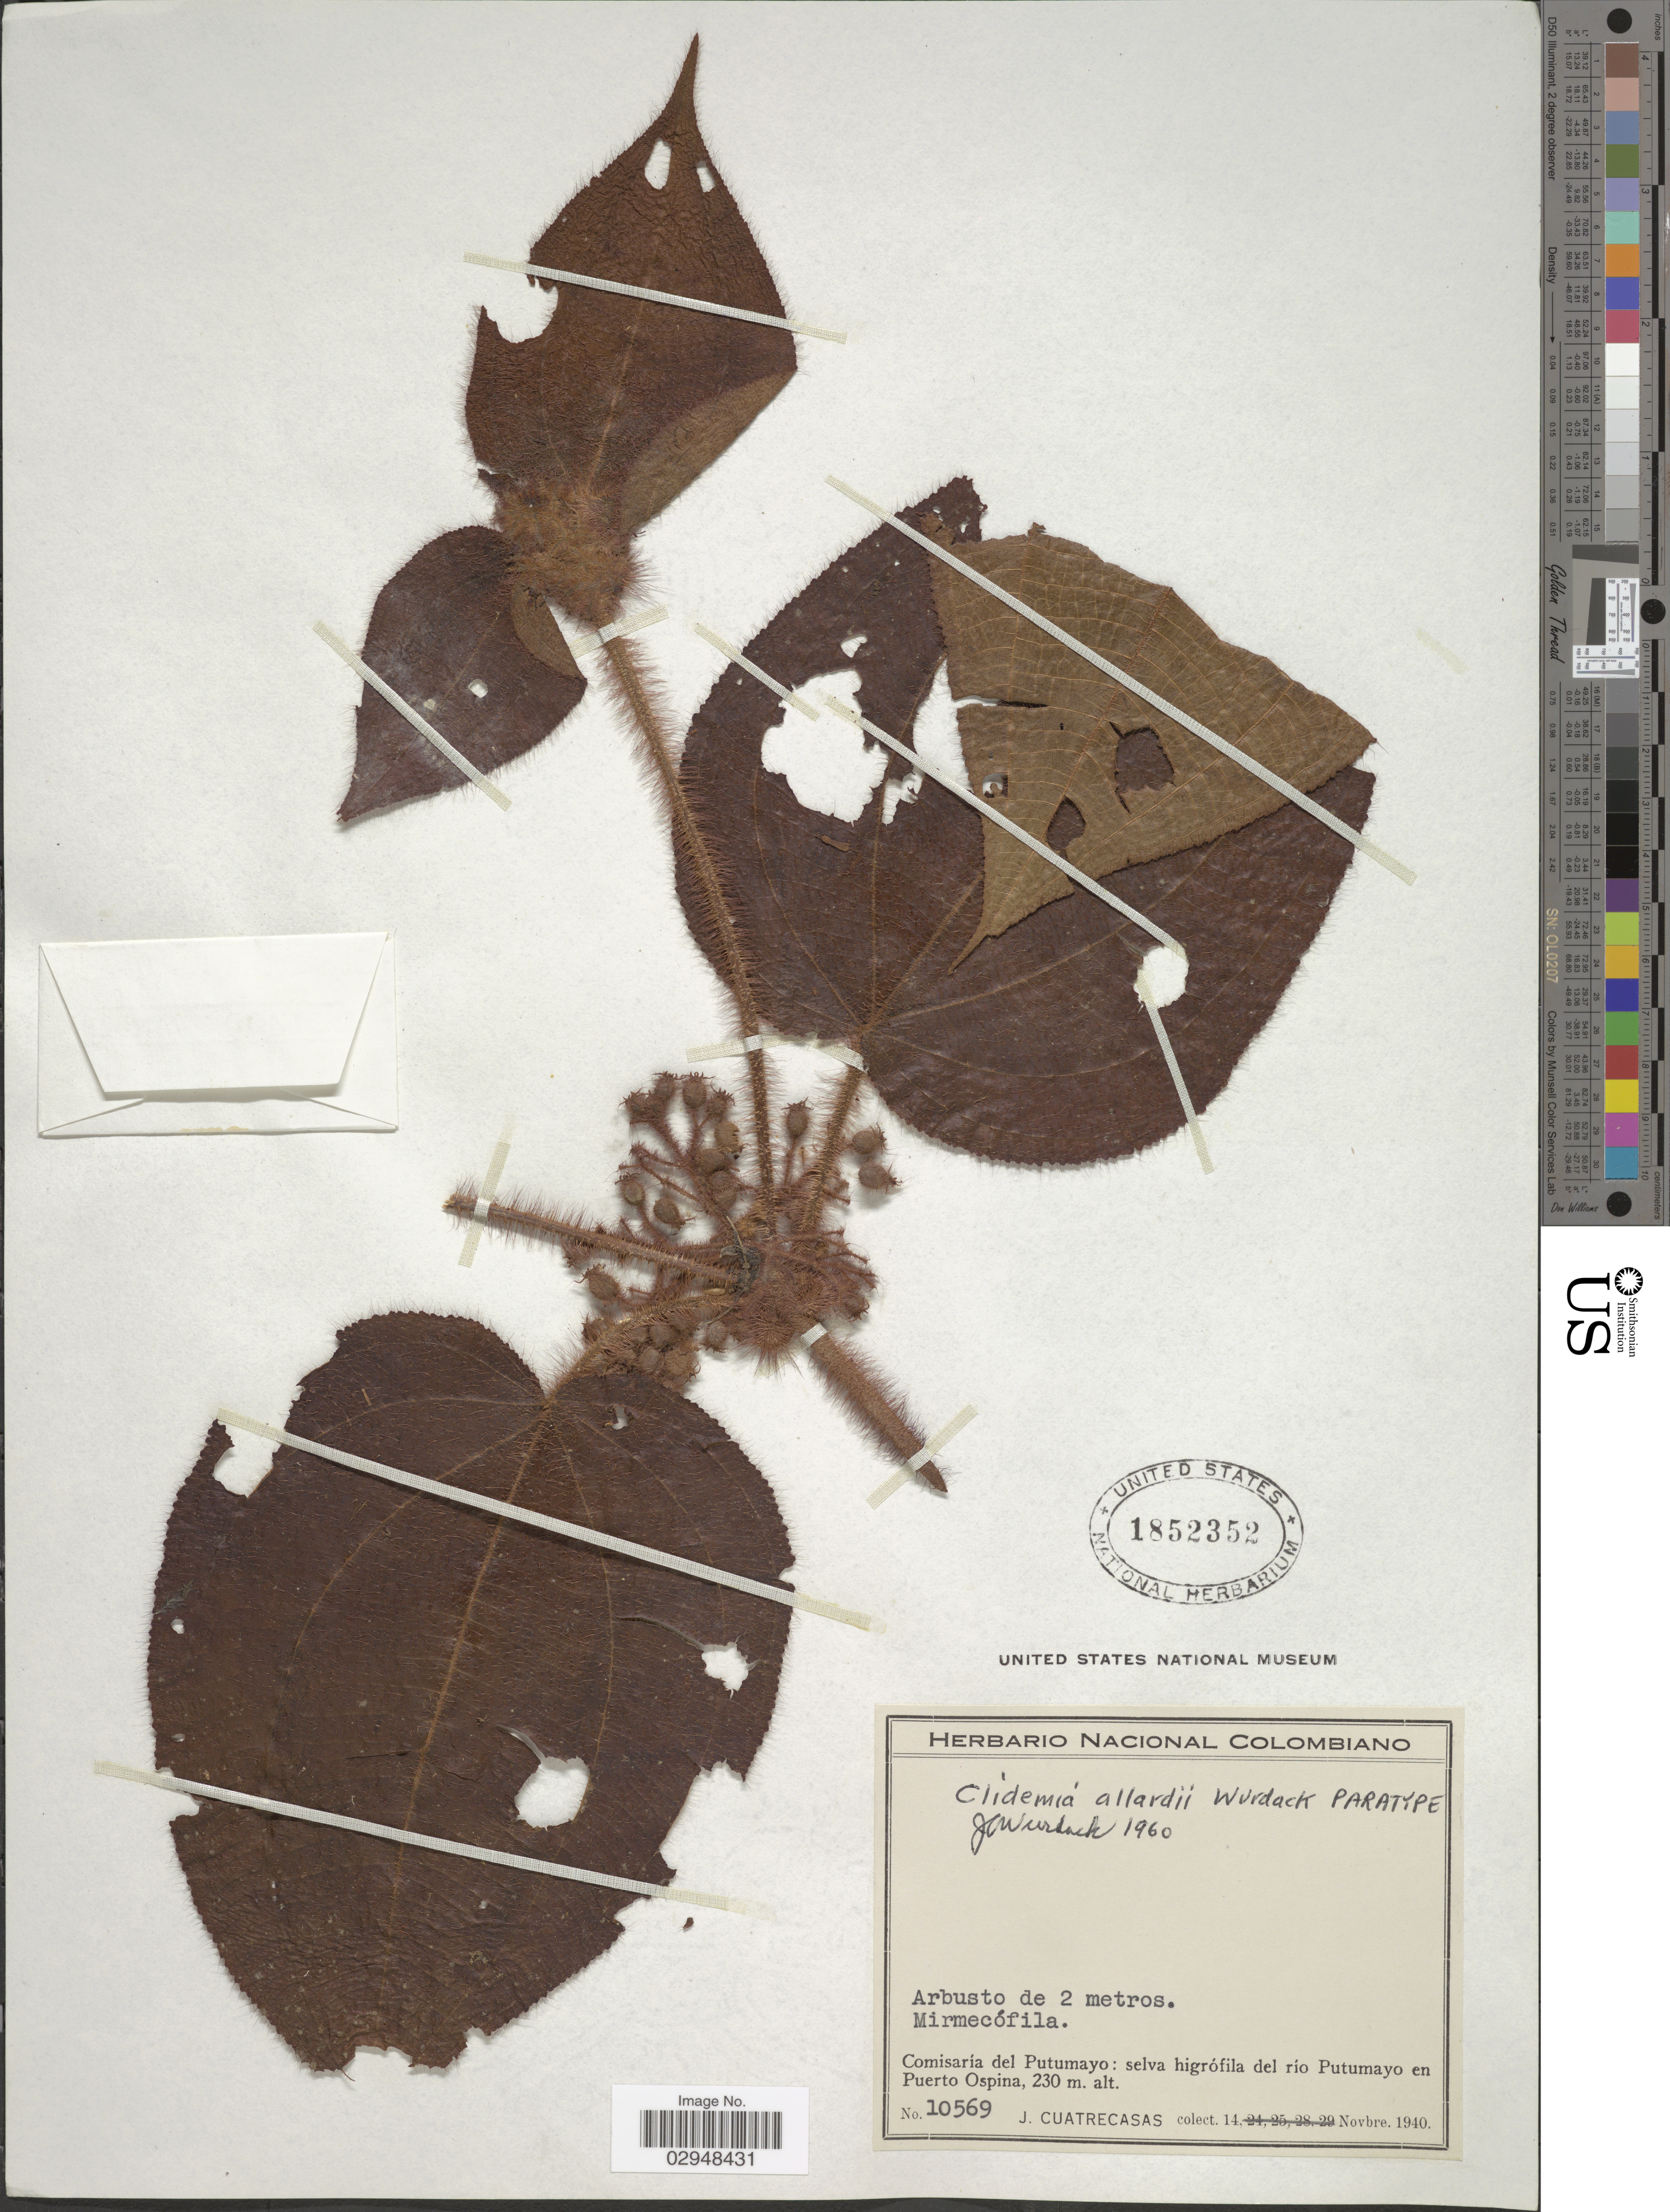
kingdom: Plantae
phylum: Tracheophyta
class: Magnoliopsida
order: Myrtales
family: Melastomataceae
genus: Clidemia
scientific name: Clidemia allardii subsp. allardii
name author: Wurdack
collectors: J. Cuatrecasas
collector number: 10569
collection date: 1940-11-14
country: Colombia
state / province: Putumayo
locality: Comisaría del Putumayo, selva higrófila del río Putumayo en Puerto Ospina.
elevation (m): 230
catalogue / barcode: US 1852352